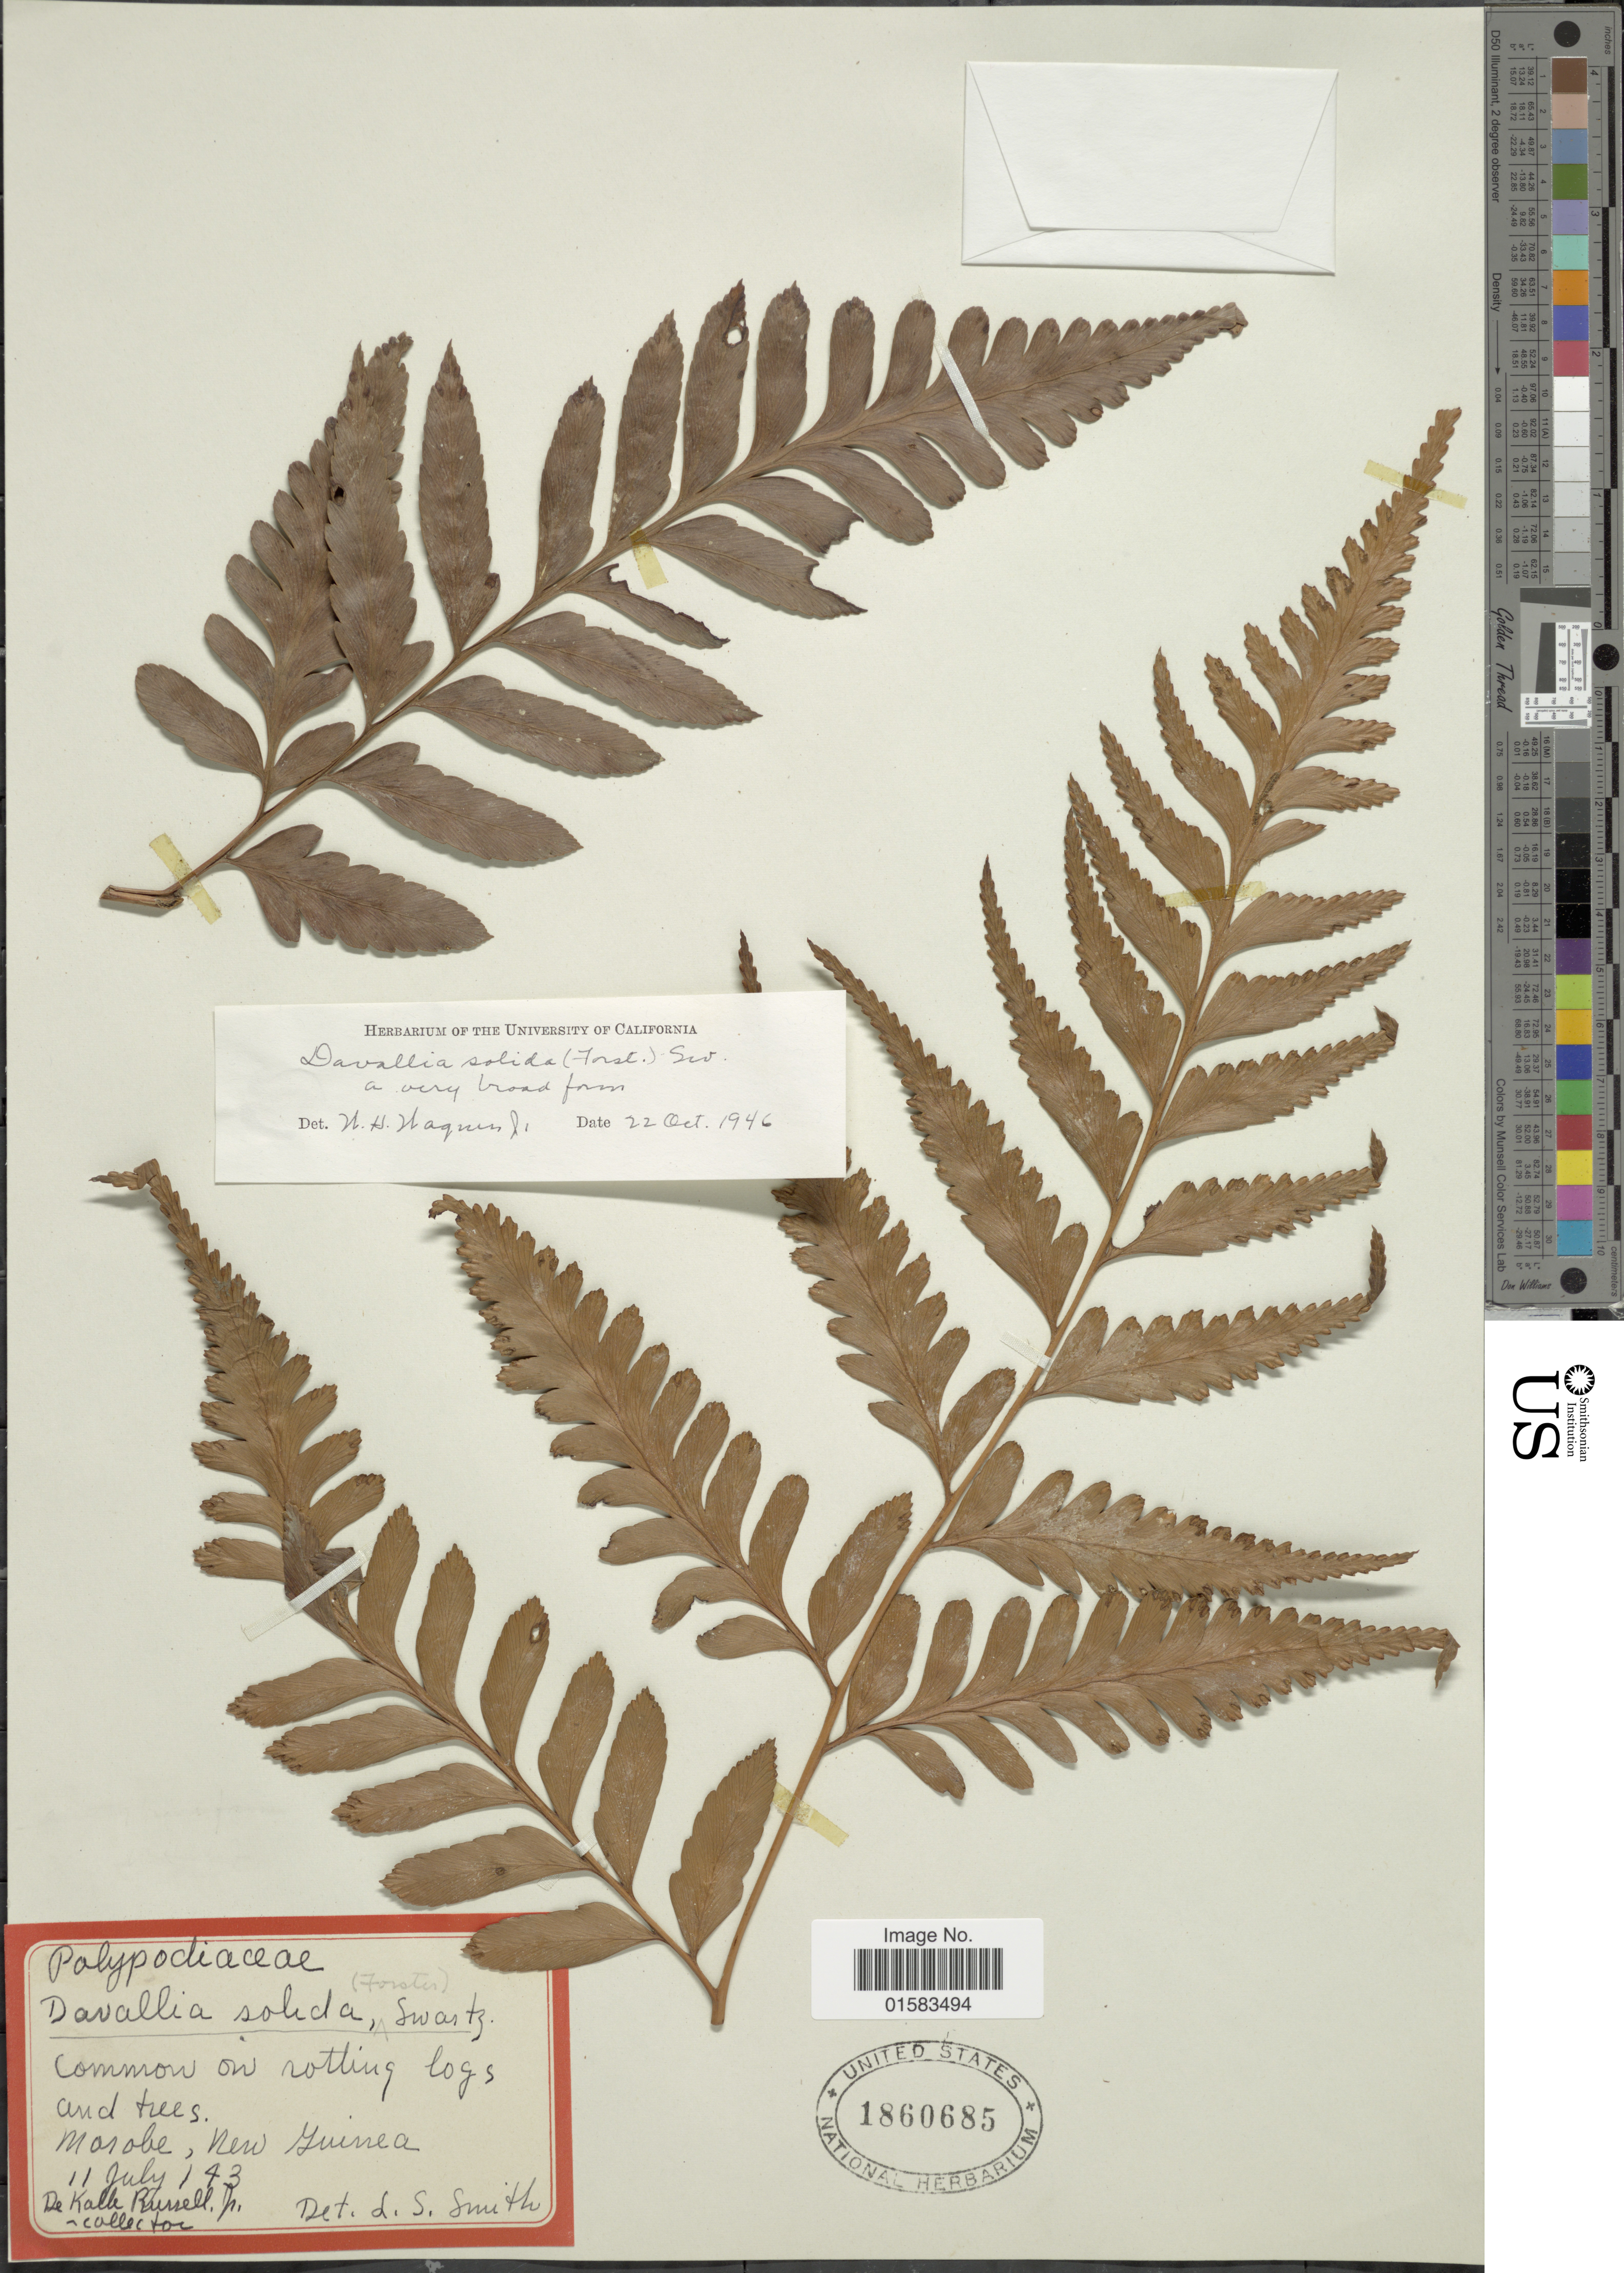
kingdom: Plantae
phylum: Tracheophyta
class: Polypodiopsida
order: Polypodiales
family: Davalliaceae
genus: Davallia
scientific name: Davallia solida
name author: (G. Forst.) Sw.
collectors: D. K. Russell Jr.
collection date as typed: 143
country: Papua New Guinea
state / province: Morobe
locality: New Guinea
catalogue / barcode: US 1860685